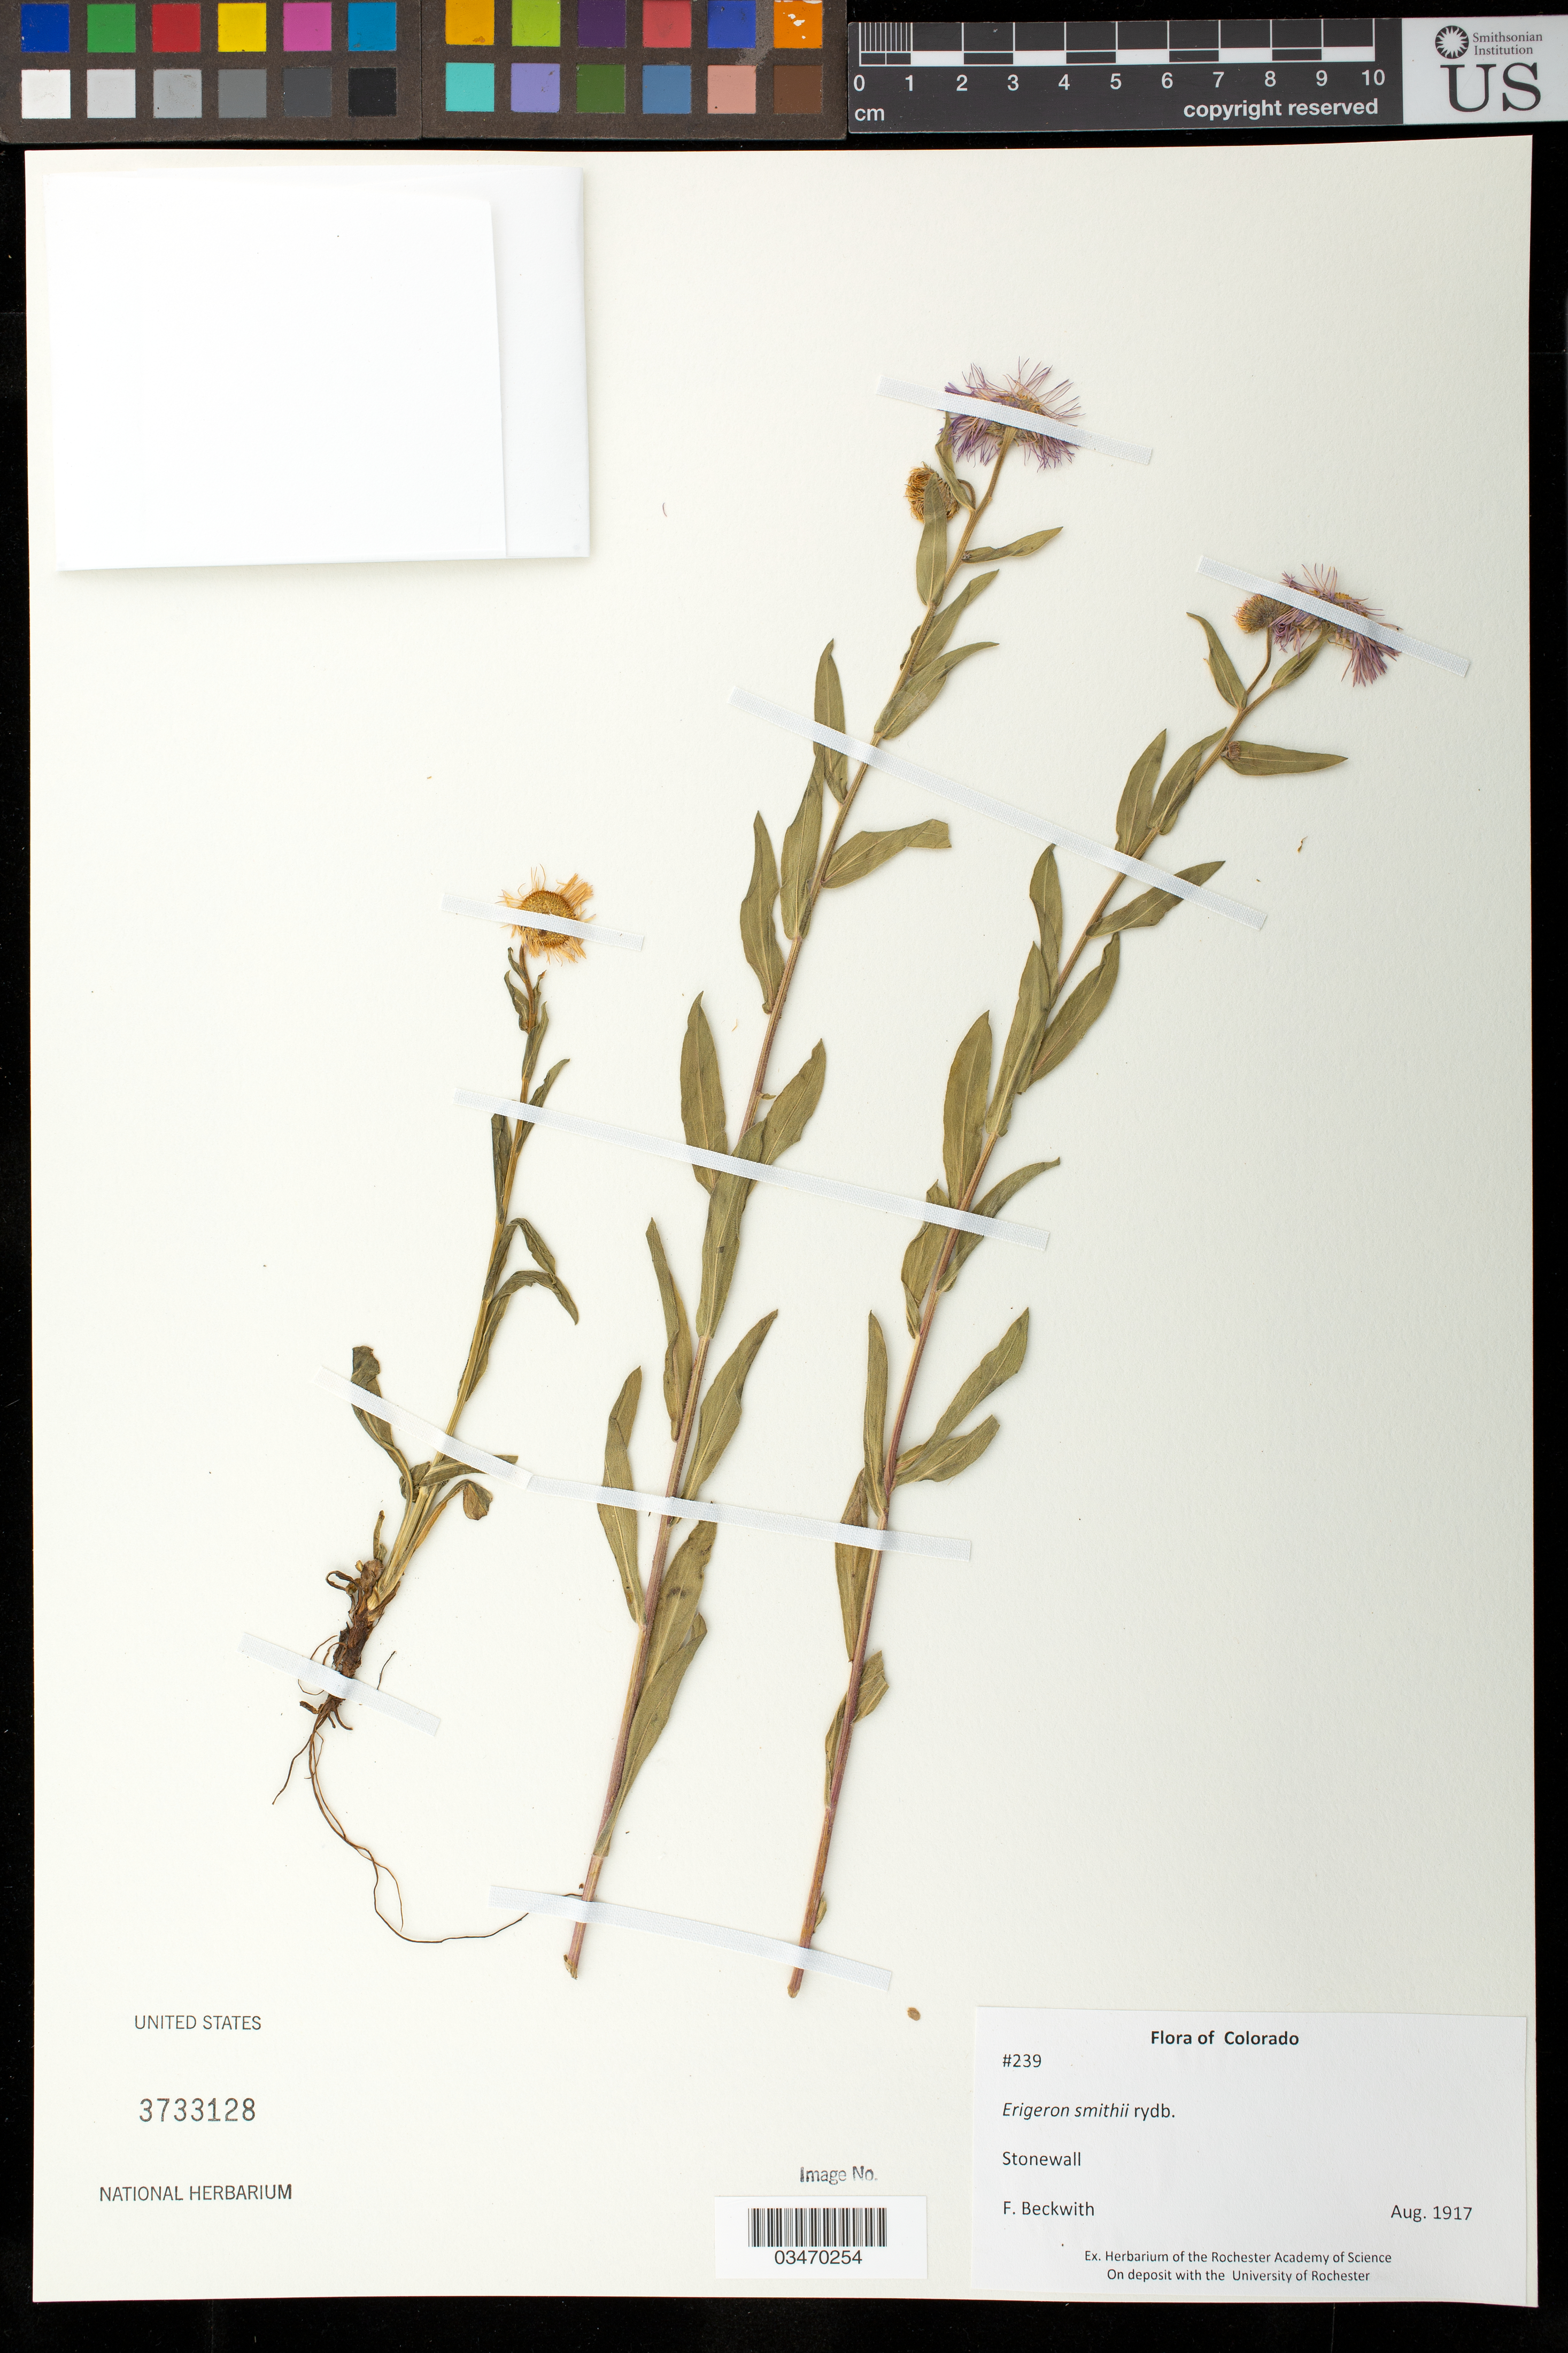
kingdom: Plantae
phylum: Tracheophyta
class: Magnoliopsida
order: Asterales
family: Asteraceae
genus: Erigeron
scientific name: Erigeron smithii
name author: Rydb.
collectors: F. Beckwith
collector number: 239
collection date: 1917-08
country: United States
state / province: Colorado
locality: Stonewall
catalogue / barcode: US 3733128